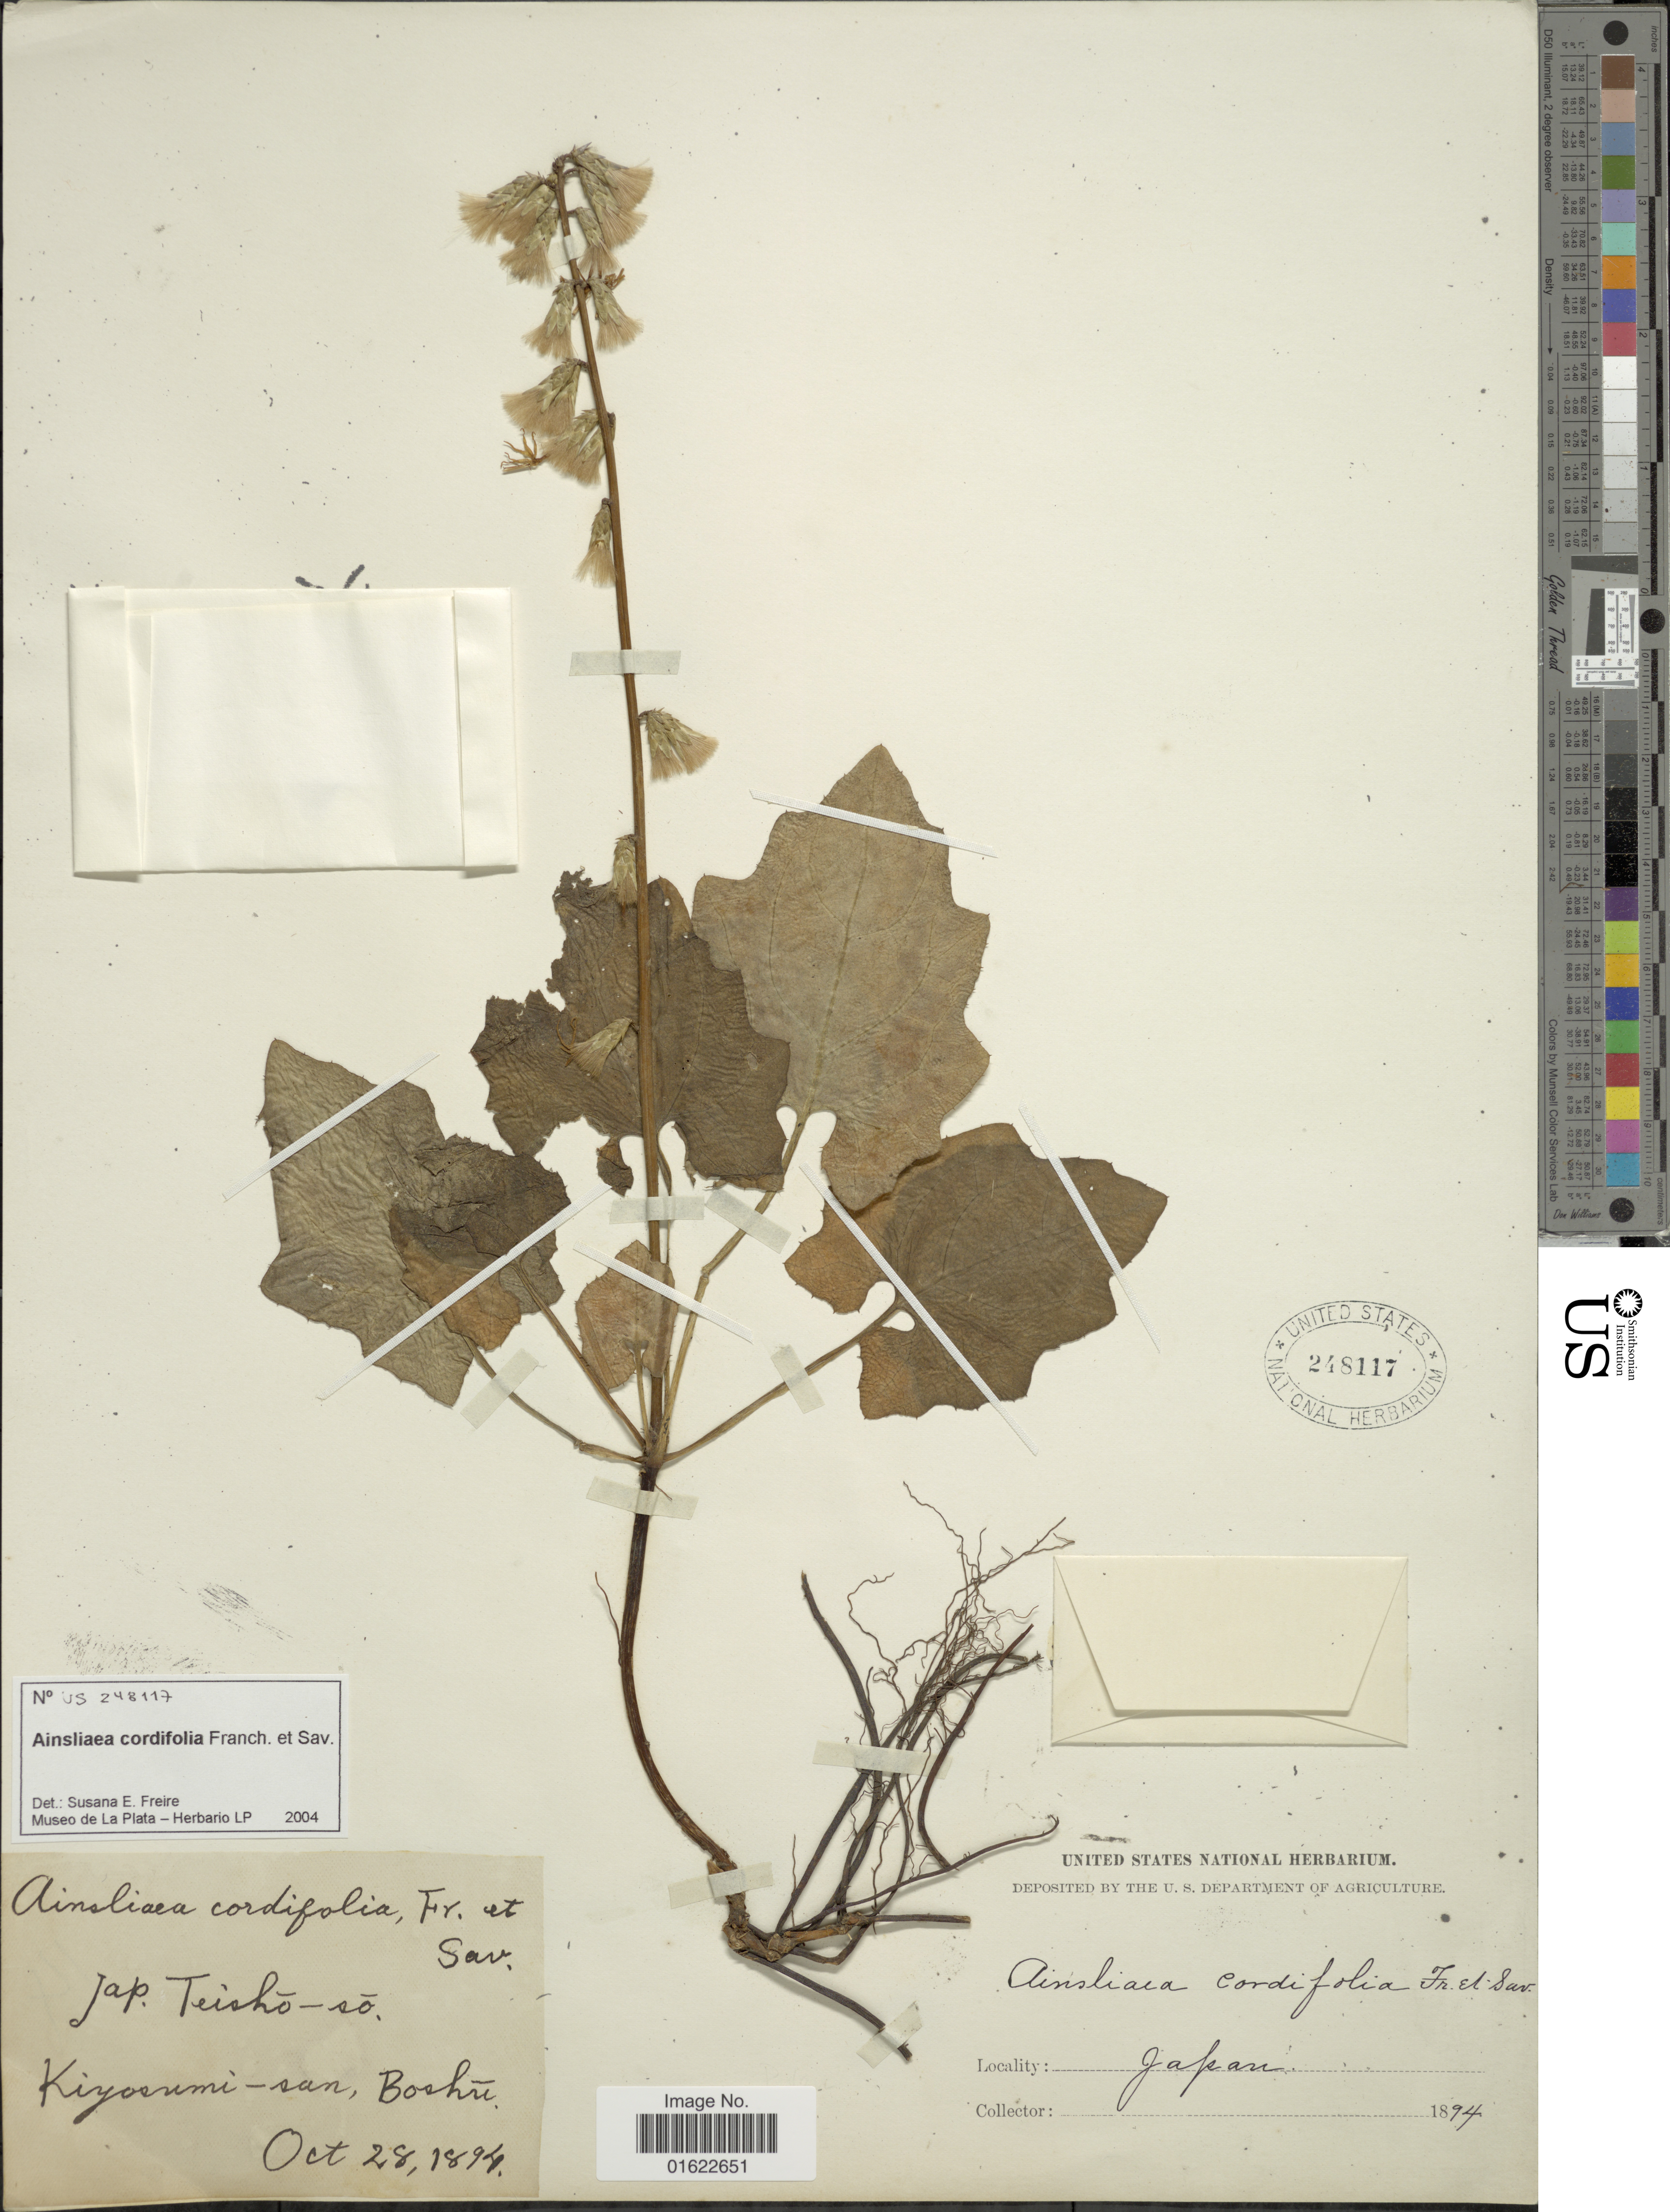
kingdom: Plantae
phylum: Tracheophyta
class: Magnoliopsida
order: Asterales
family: Asteraceae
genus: Ainsliaea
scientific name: Ainsliaea cordifolia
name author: Franch. & Sav.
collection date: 1894-10-28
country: Japan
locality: Kiyosumi-san, Boshu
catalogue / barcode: US 248117